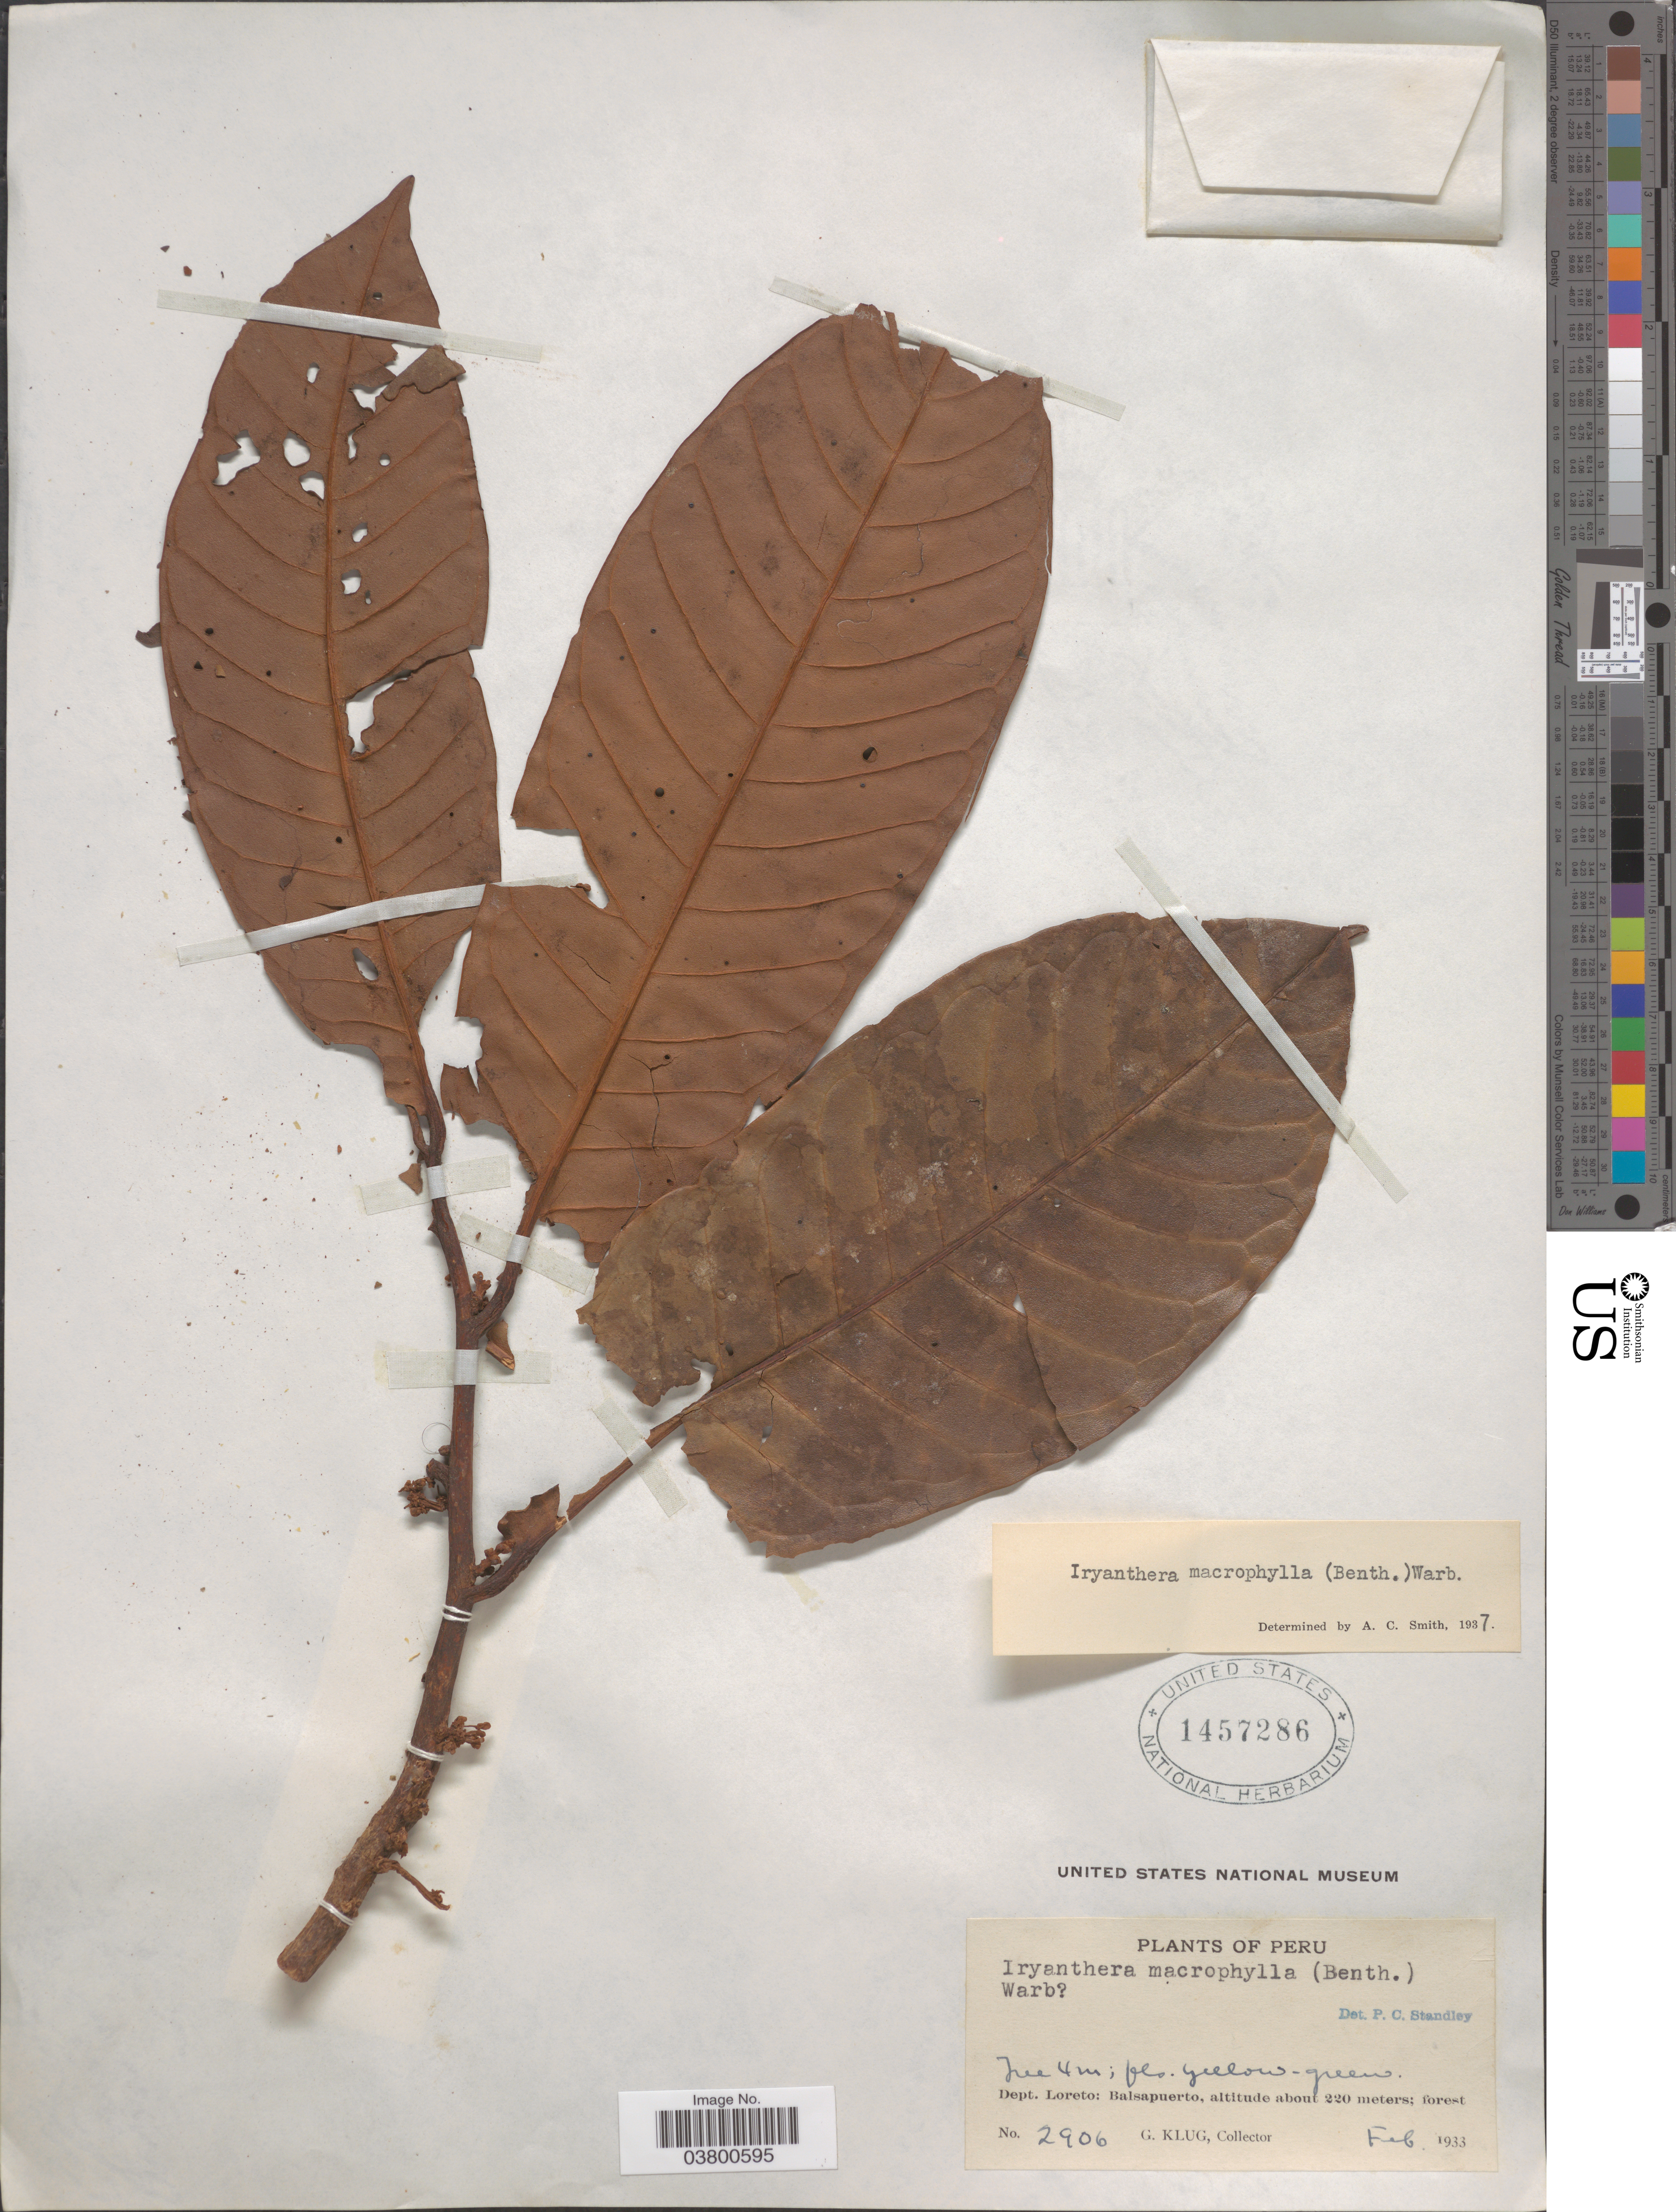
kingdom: Plantae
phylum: Tracheophyta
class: Magnoliopsida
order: Magnoliales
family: Myristicaceae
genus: Iryanthera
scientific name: Iryanthera macrophylla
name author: (Benth.) Warb.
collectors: G. Klug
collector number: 2906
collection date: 1933-02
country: Peru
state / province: Loreto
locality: Dept. Loreto: Balsapuerto.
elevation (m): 220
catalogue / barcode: US 1457286